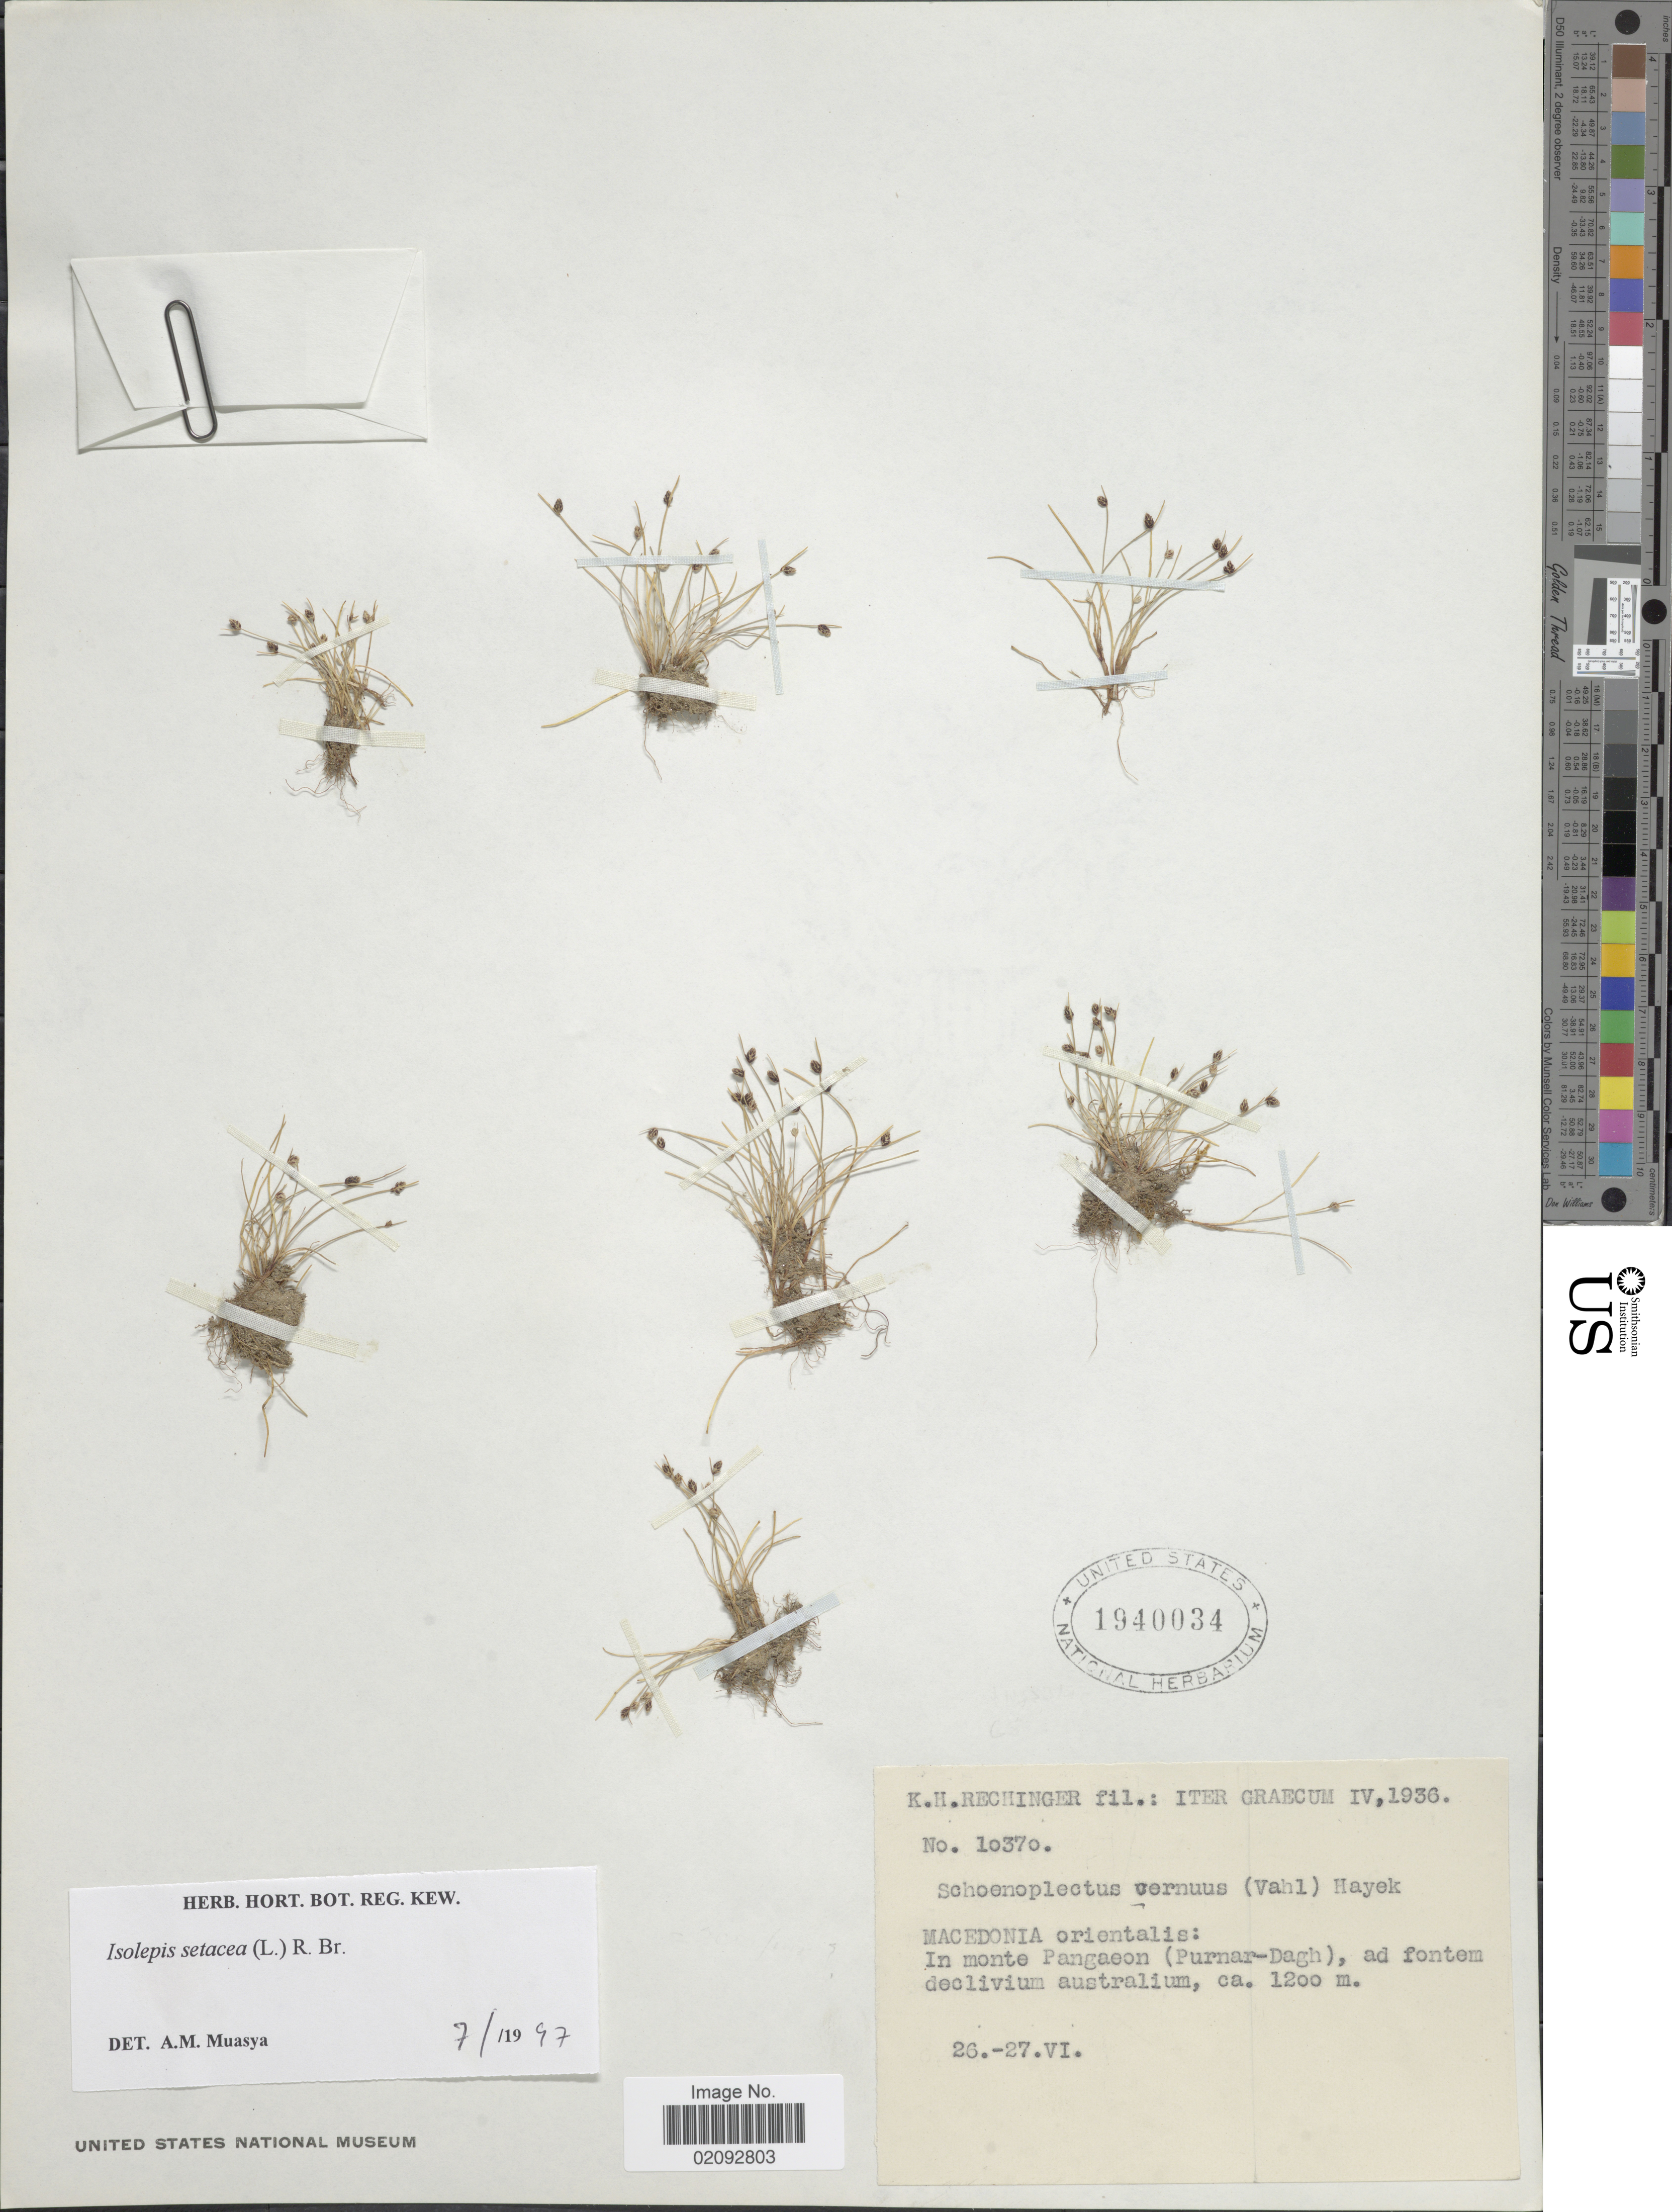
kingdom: Plantae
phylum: Tracheophyta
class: Liliopsida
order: Poales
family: Cyperaceae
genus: Isolepis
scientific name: Isolepis cernua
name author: (Vahl) Roem. & Schult.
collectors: K. H. Rechinger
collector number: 10370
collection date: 1936-06-26/1936-06-27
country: Greece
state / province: East Macedonia and Thrace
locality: Macedonia orientalis: In monte Pangaeon (Purnar-Dagh), ad fontem declivium australium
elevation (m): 1200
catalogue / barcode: US 1940034